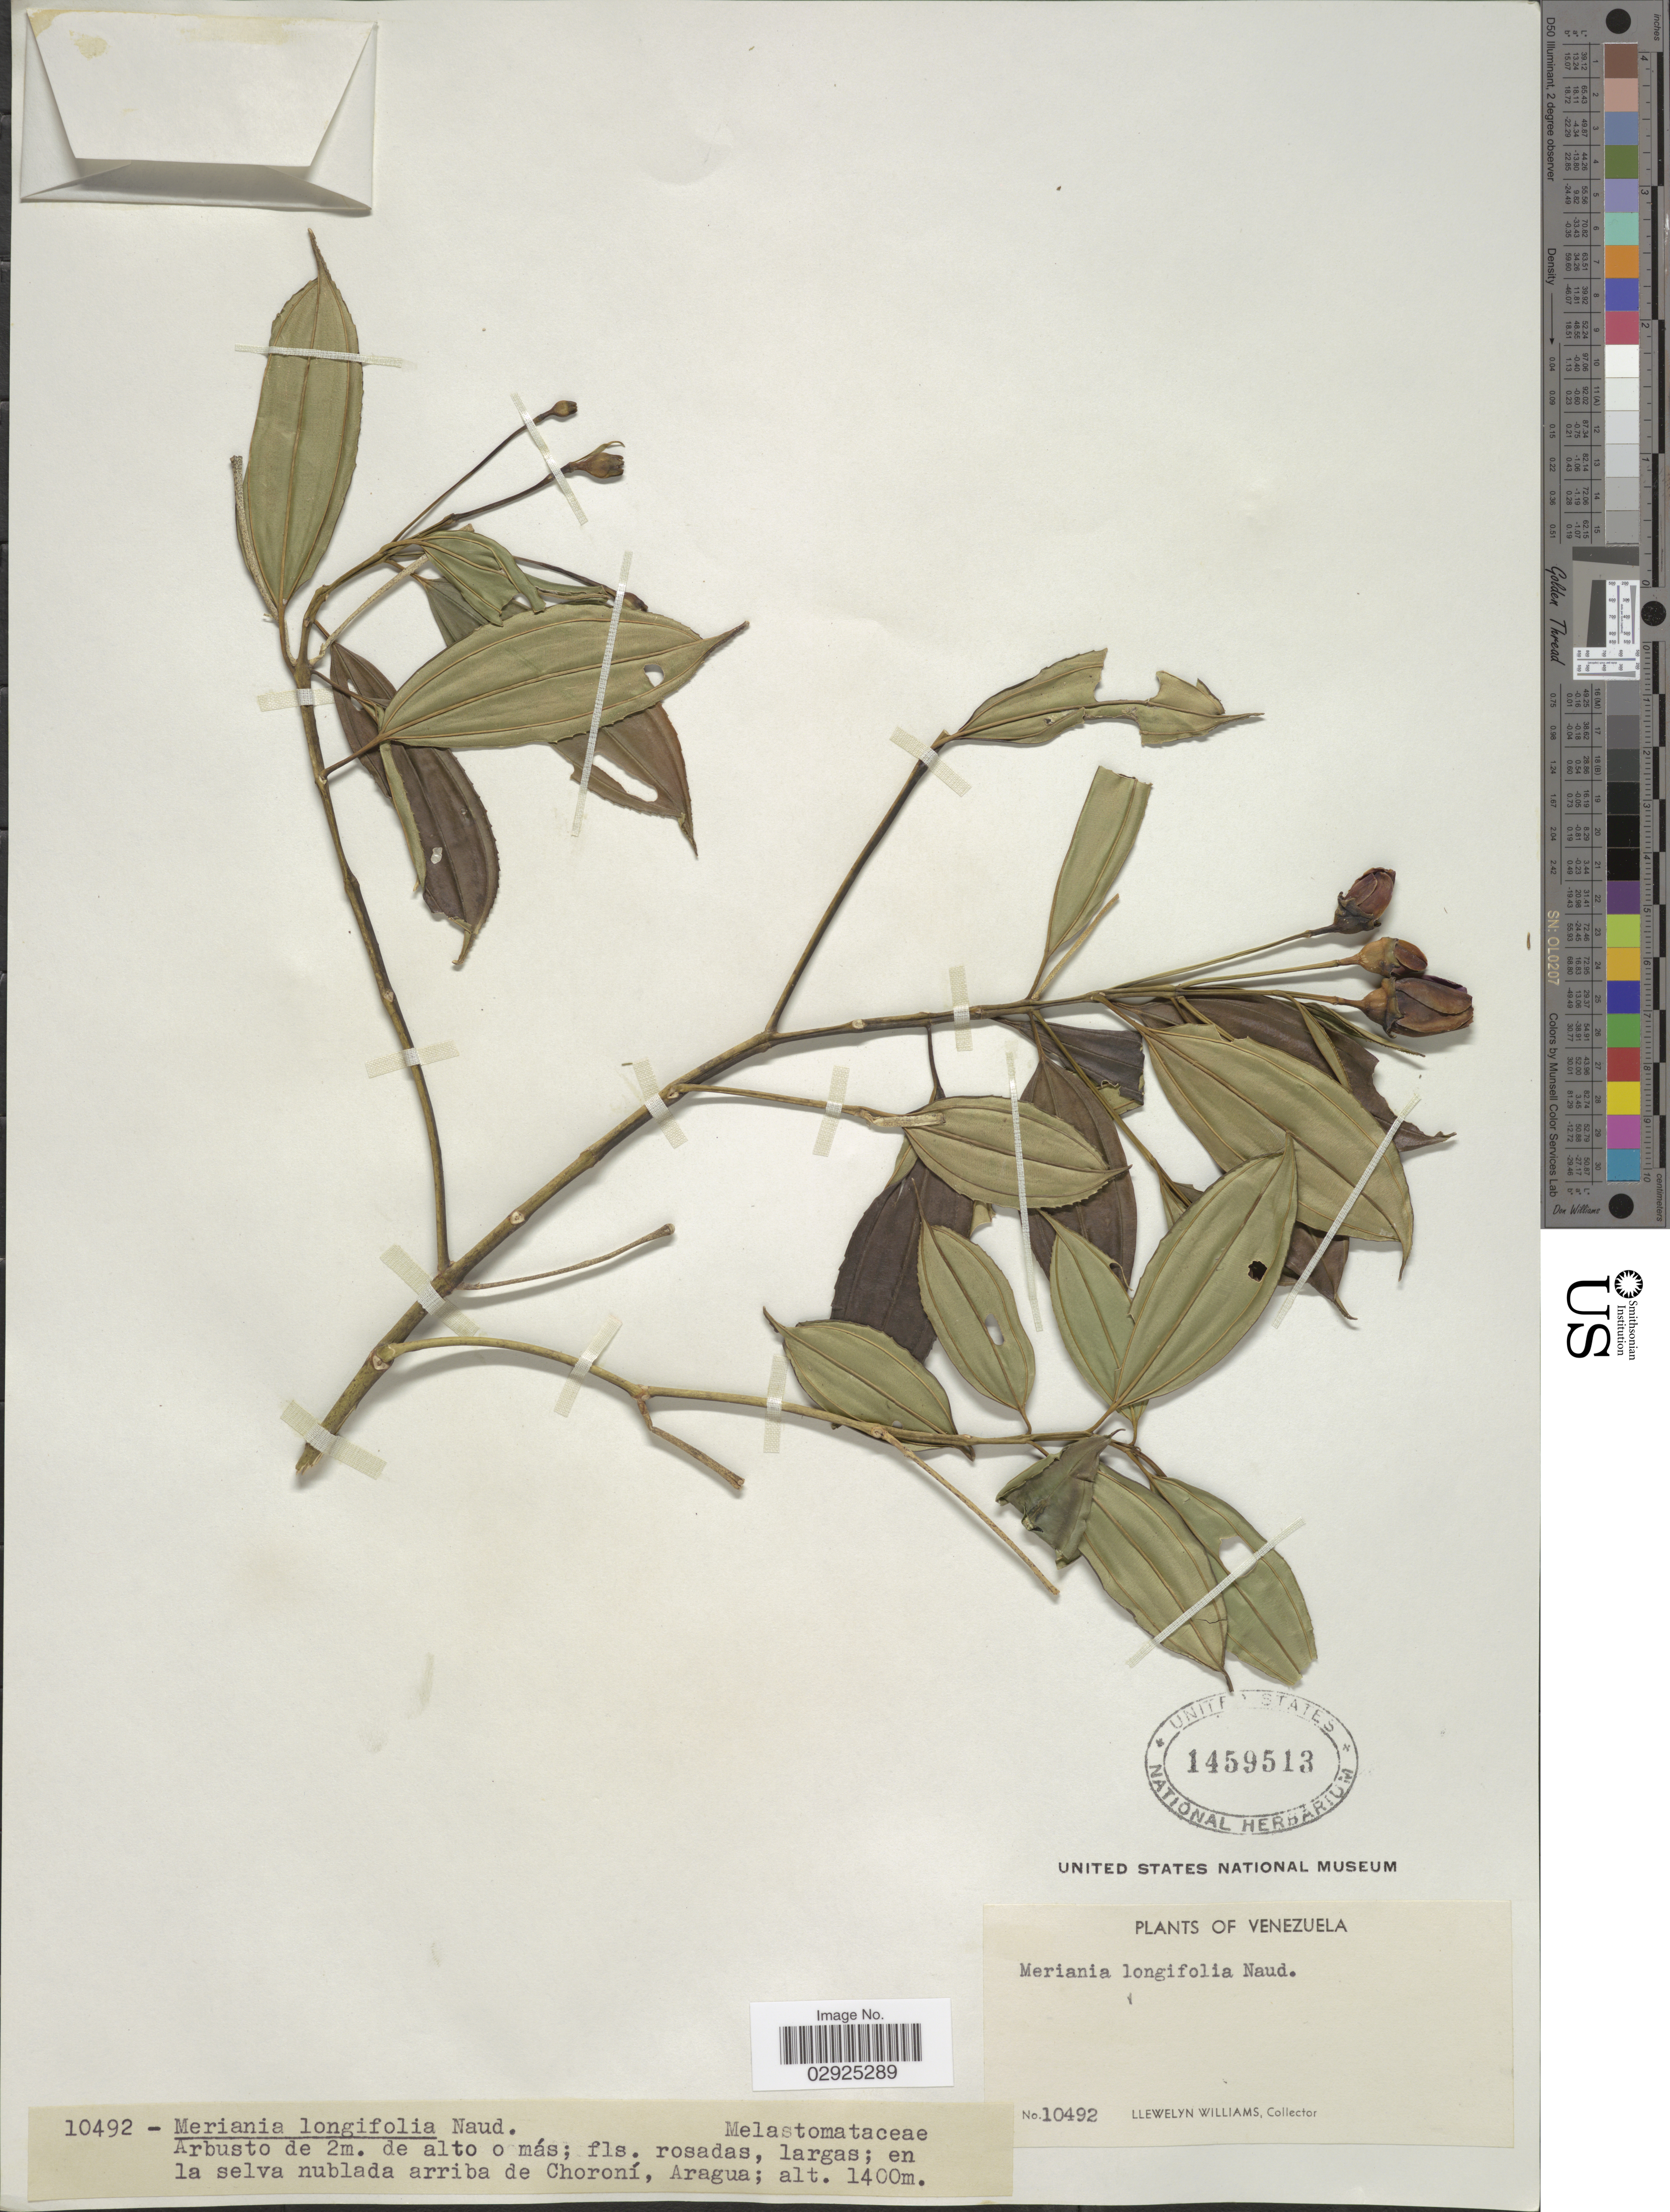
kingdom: Plantae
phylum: Tracheophyta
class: Magnoliopsida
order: Myrtales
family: Melastomataceae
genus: Meriania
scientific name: Meriania longifolia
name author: (Naudin) Cogn.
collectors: Ll. Williams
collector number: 10492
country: Venezuela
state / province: Aragua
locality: En la selva nublada arriba de Choroní.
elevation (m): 1400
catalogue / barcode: US 1459513